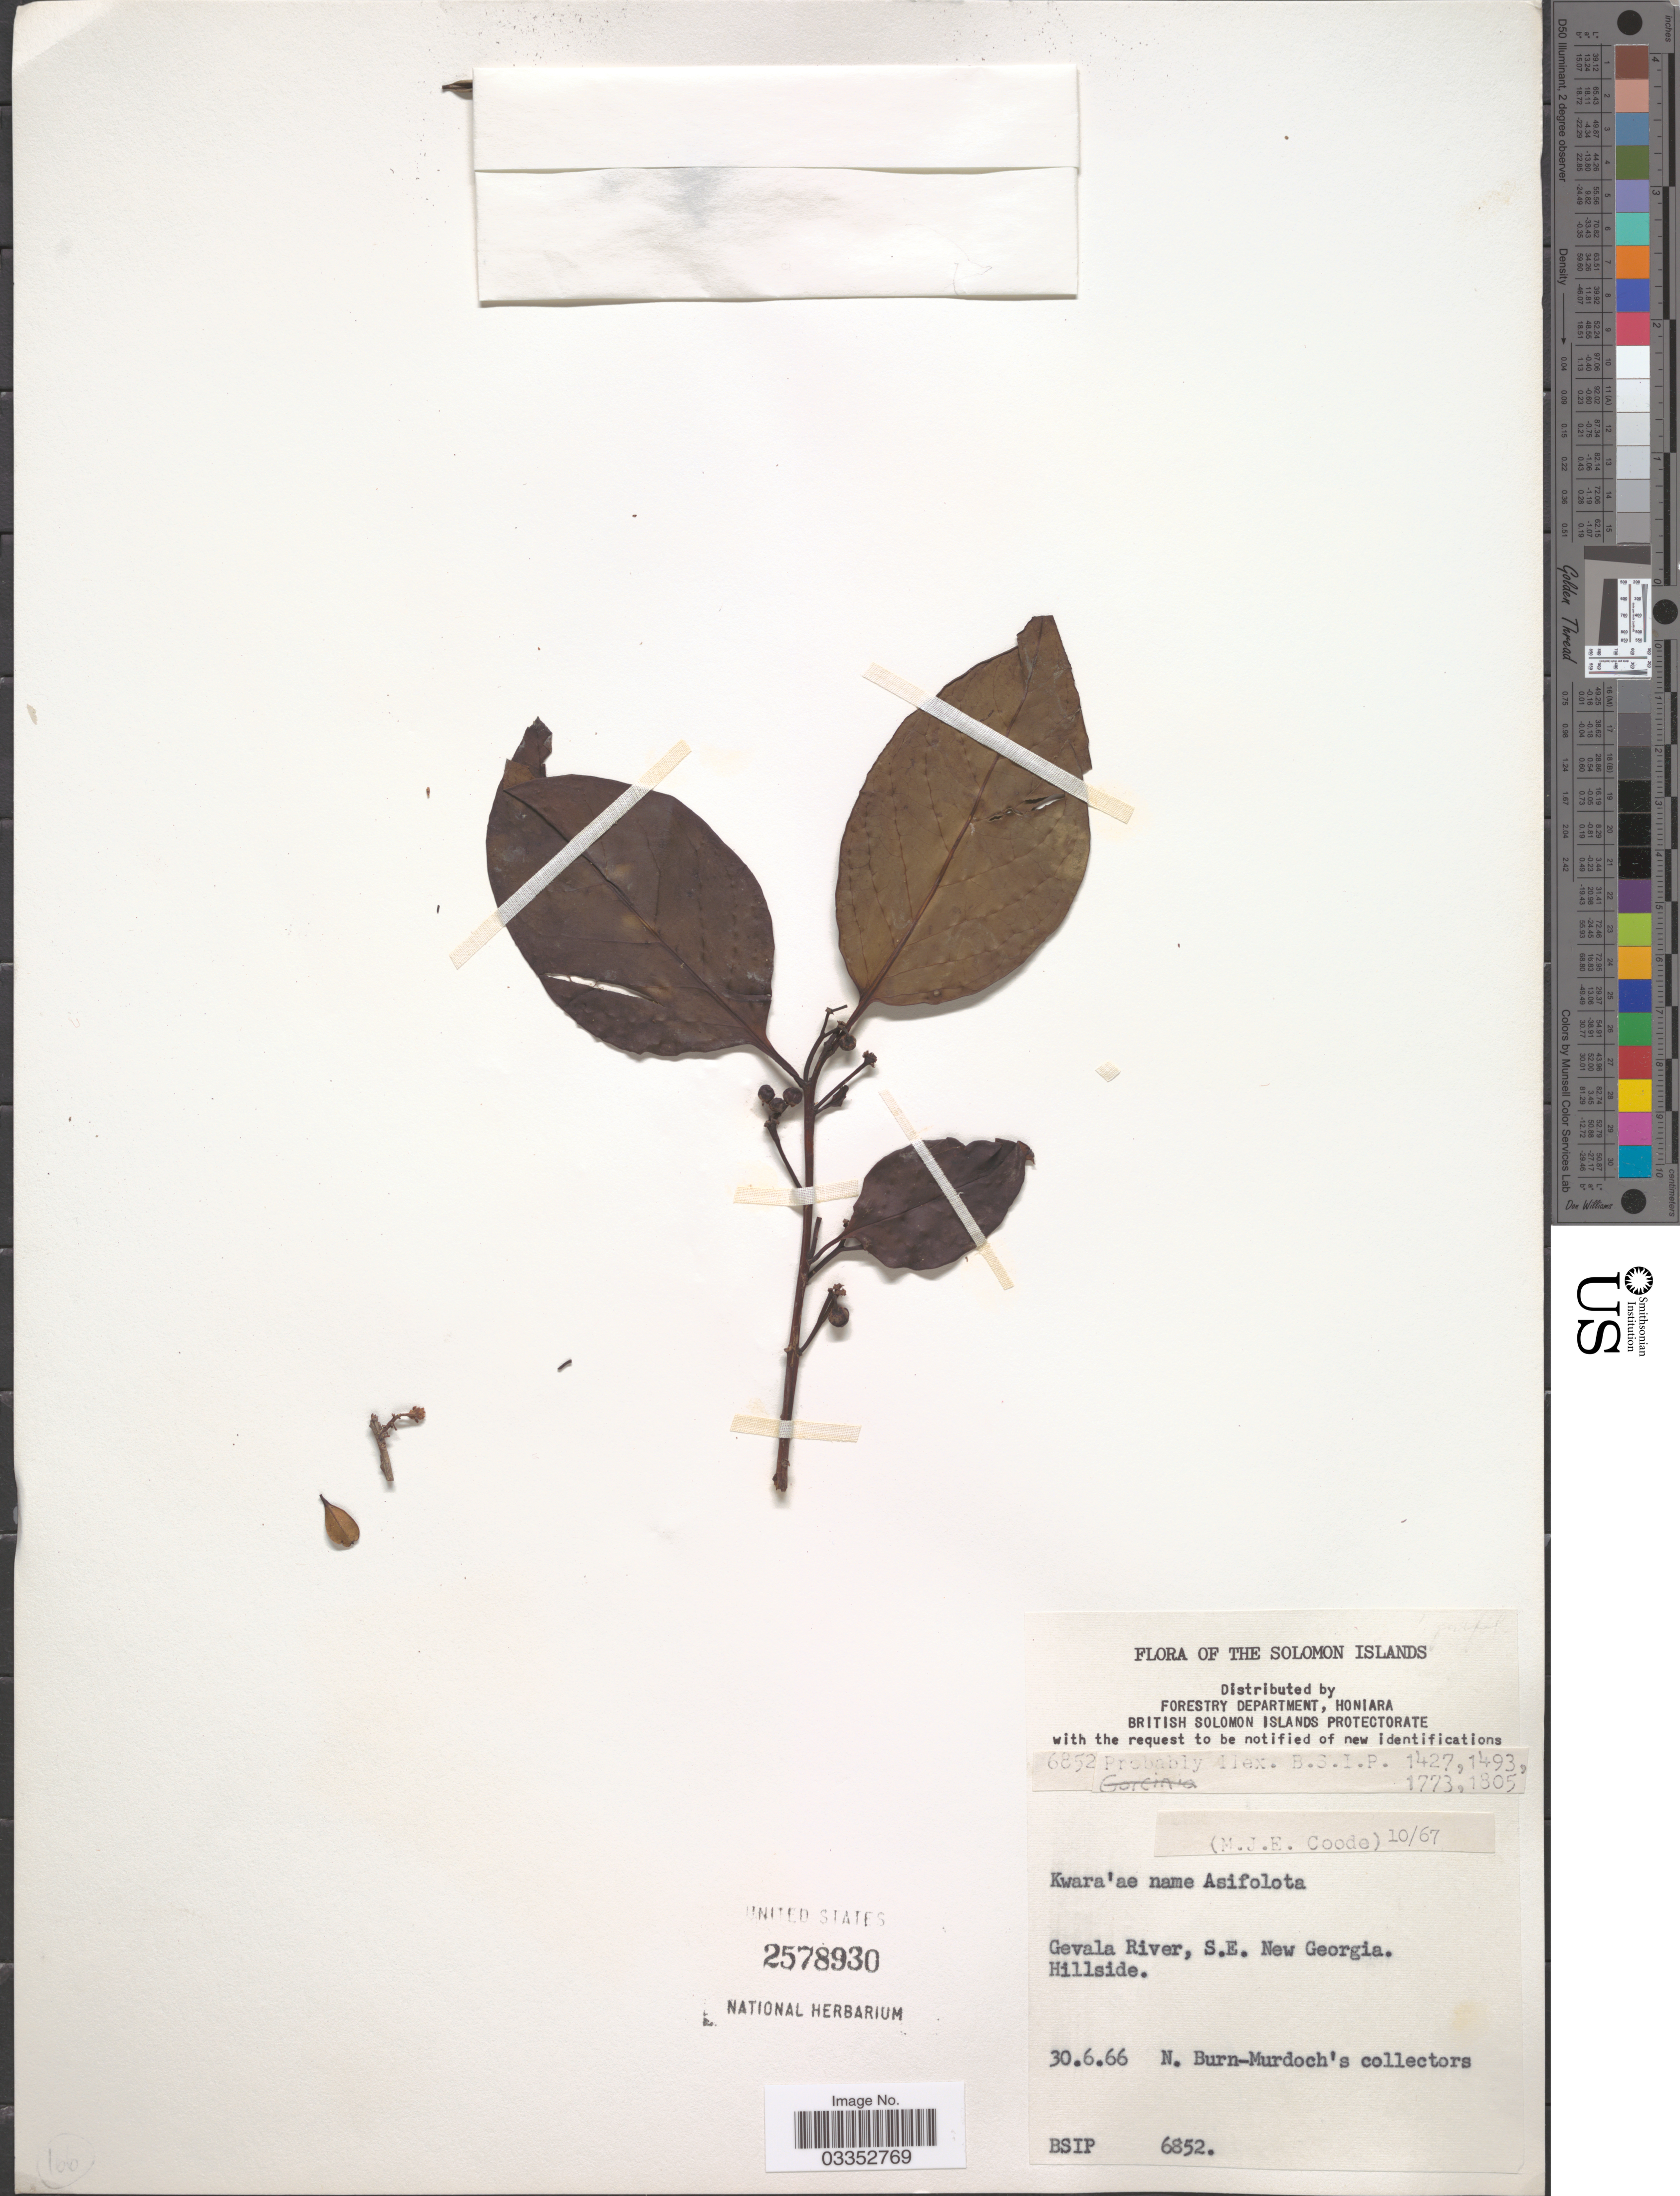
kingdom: Plantae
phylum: Tracheophyta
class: Magnoliopsida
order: Aquifoliales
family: Aquifoliaceae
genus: Ilex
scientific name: Ilex sp.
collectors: N. Burn-Murdoch's collectors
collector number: BSIP 6852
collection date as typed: Transcribed d/m/y: 30/6/66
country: Solomon Islands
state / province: Solomon Islands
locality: The Solomon Islands. Gevala River, S.E. New Georgia. Hillside.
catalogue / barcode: US 2578930